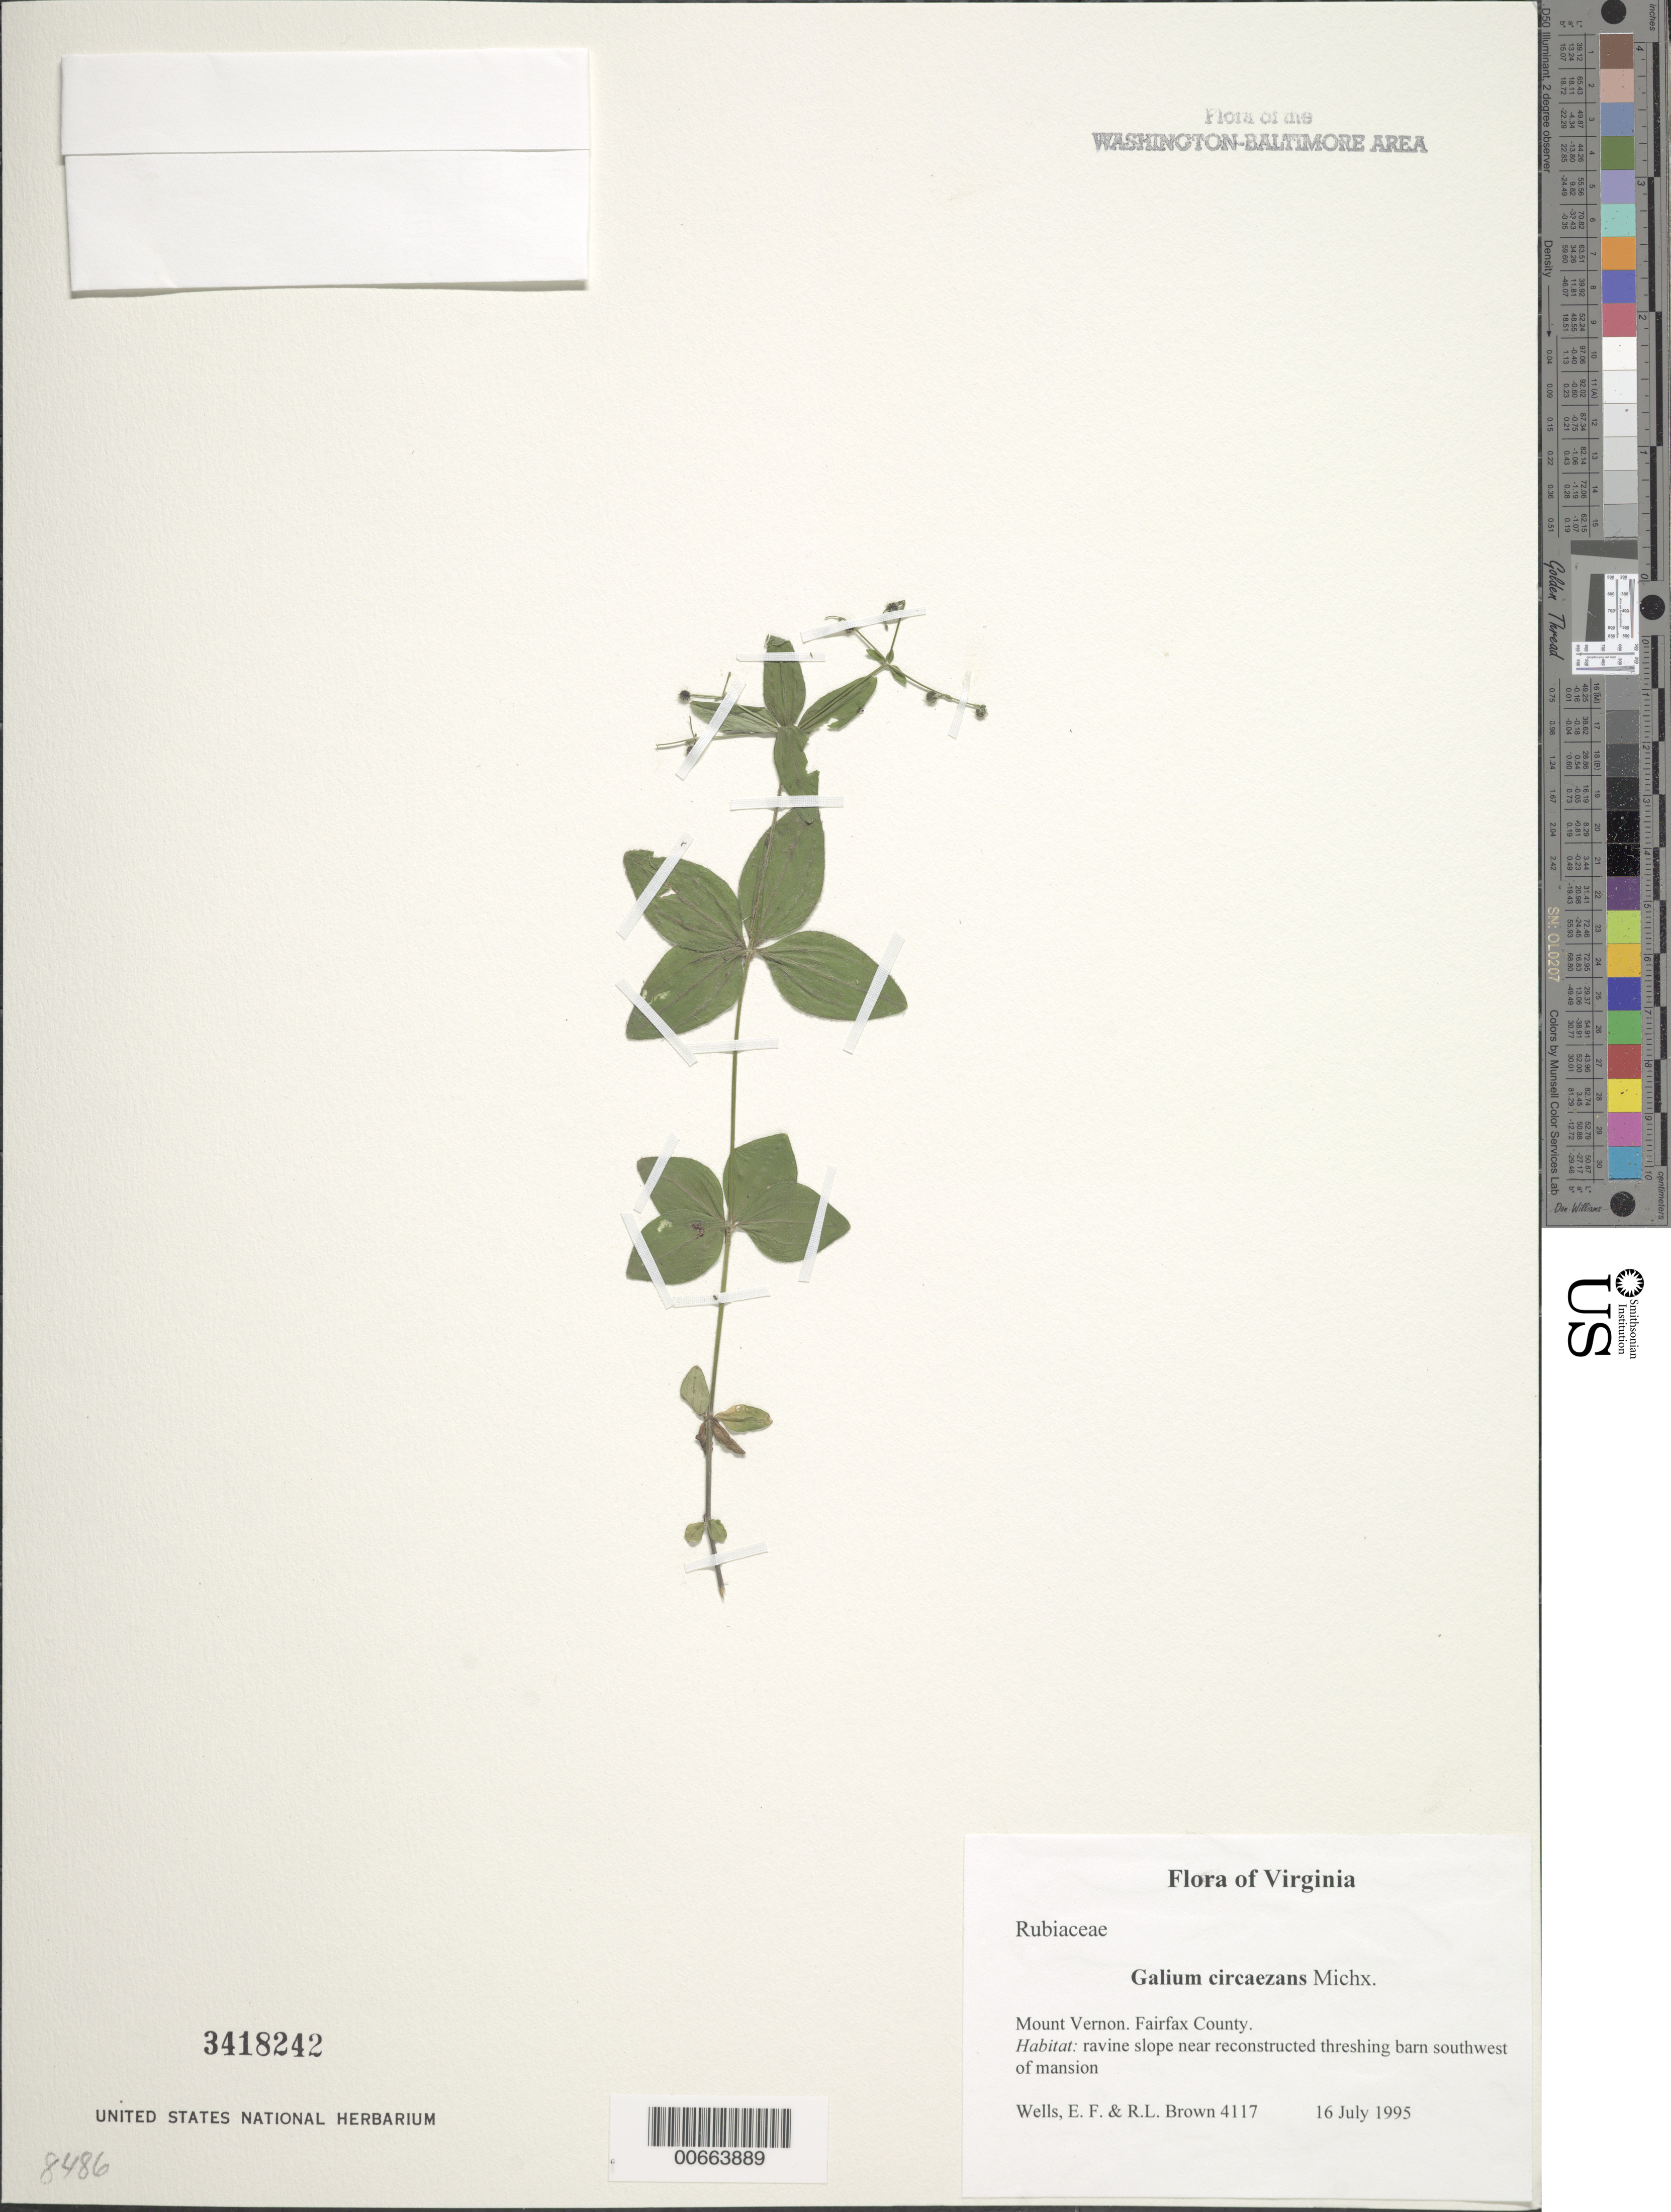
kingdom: Plantae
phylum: Tracheophyta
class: Magnoliopsida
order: Gentianales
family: Rubiaceae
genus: Galium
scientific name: Galium circaezans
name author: Michx.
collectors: E. F. Wells & R. L. Brown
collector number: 4117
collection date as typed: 16 Jul 1995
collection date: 1995-07-16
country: United States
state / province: Virginia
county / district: Fairfax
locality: Mount Vernon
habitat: ravine slope near reconstructed threshing barn southwest of mansion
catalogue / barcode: US 3418242